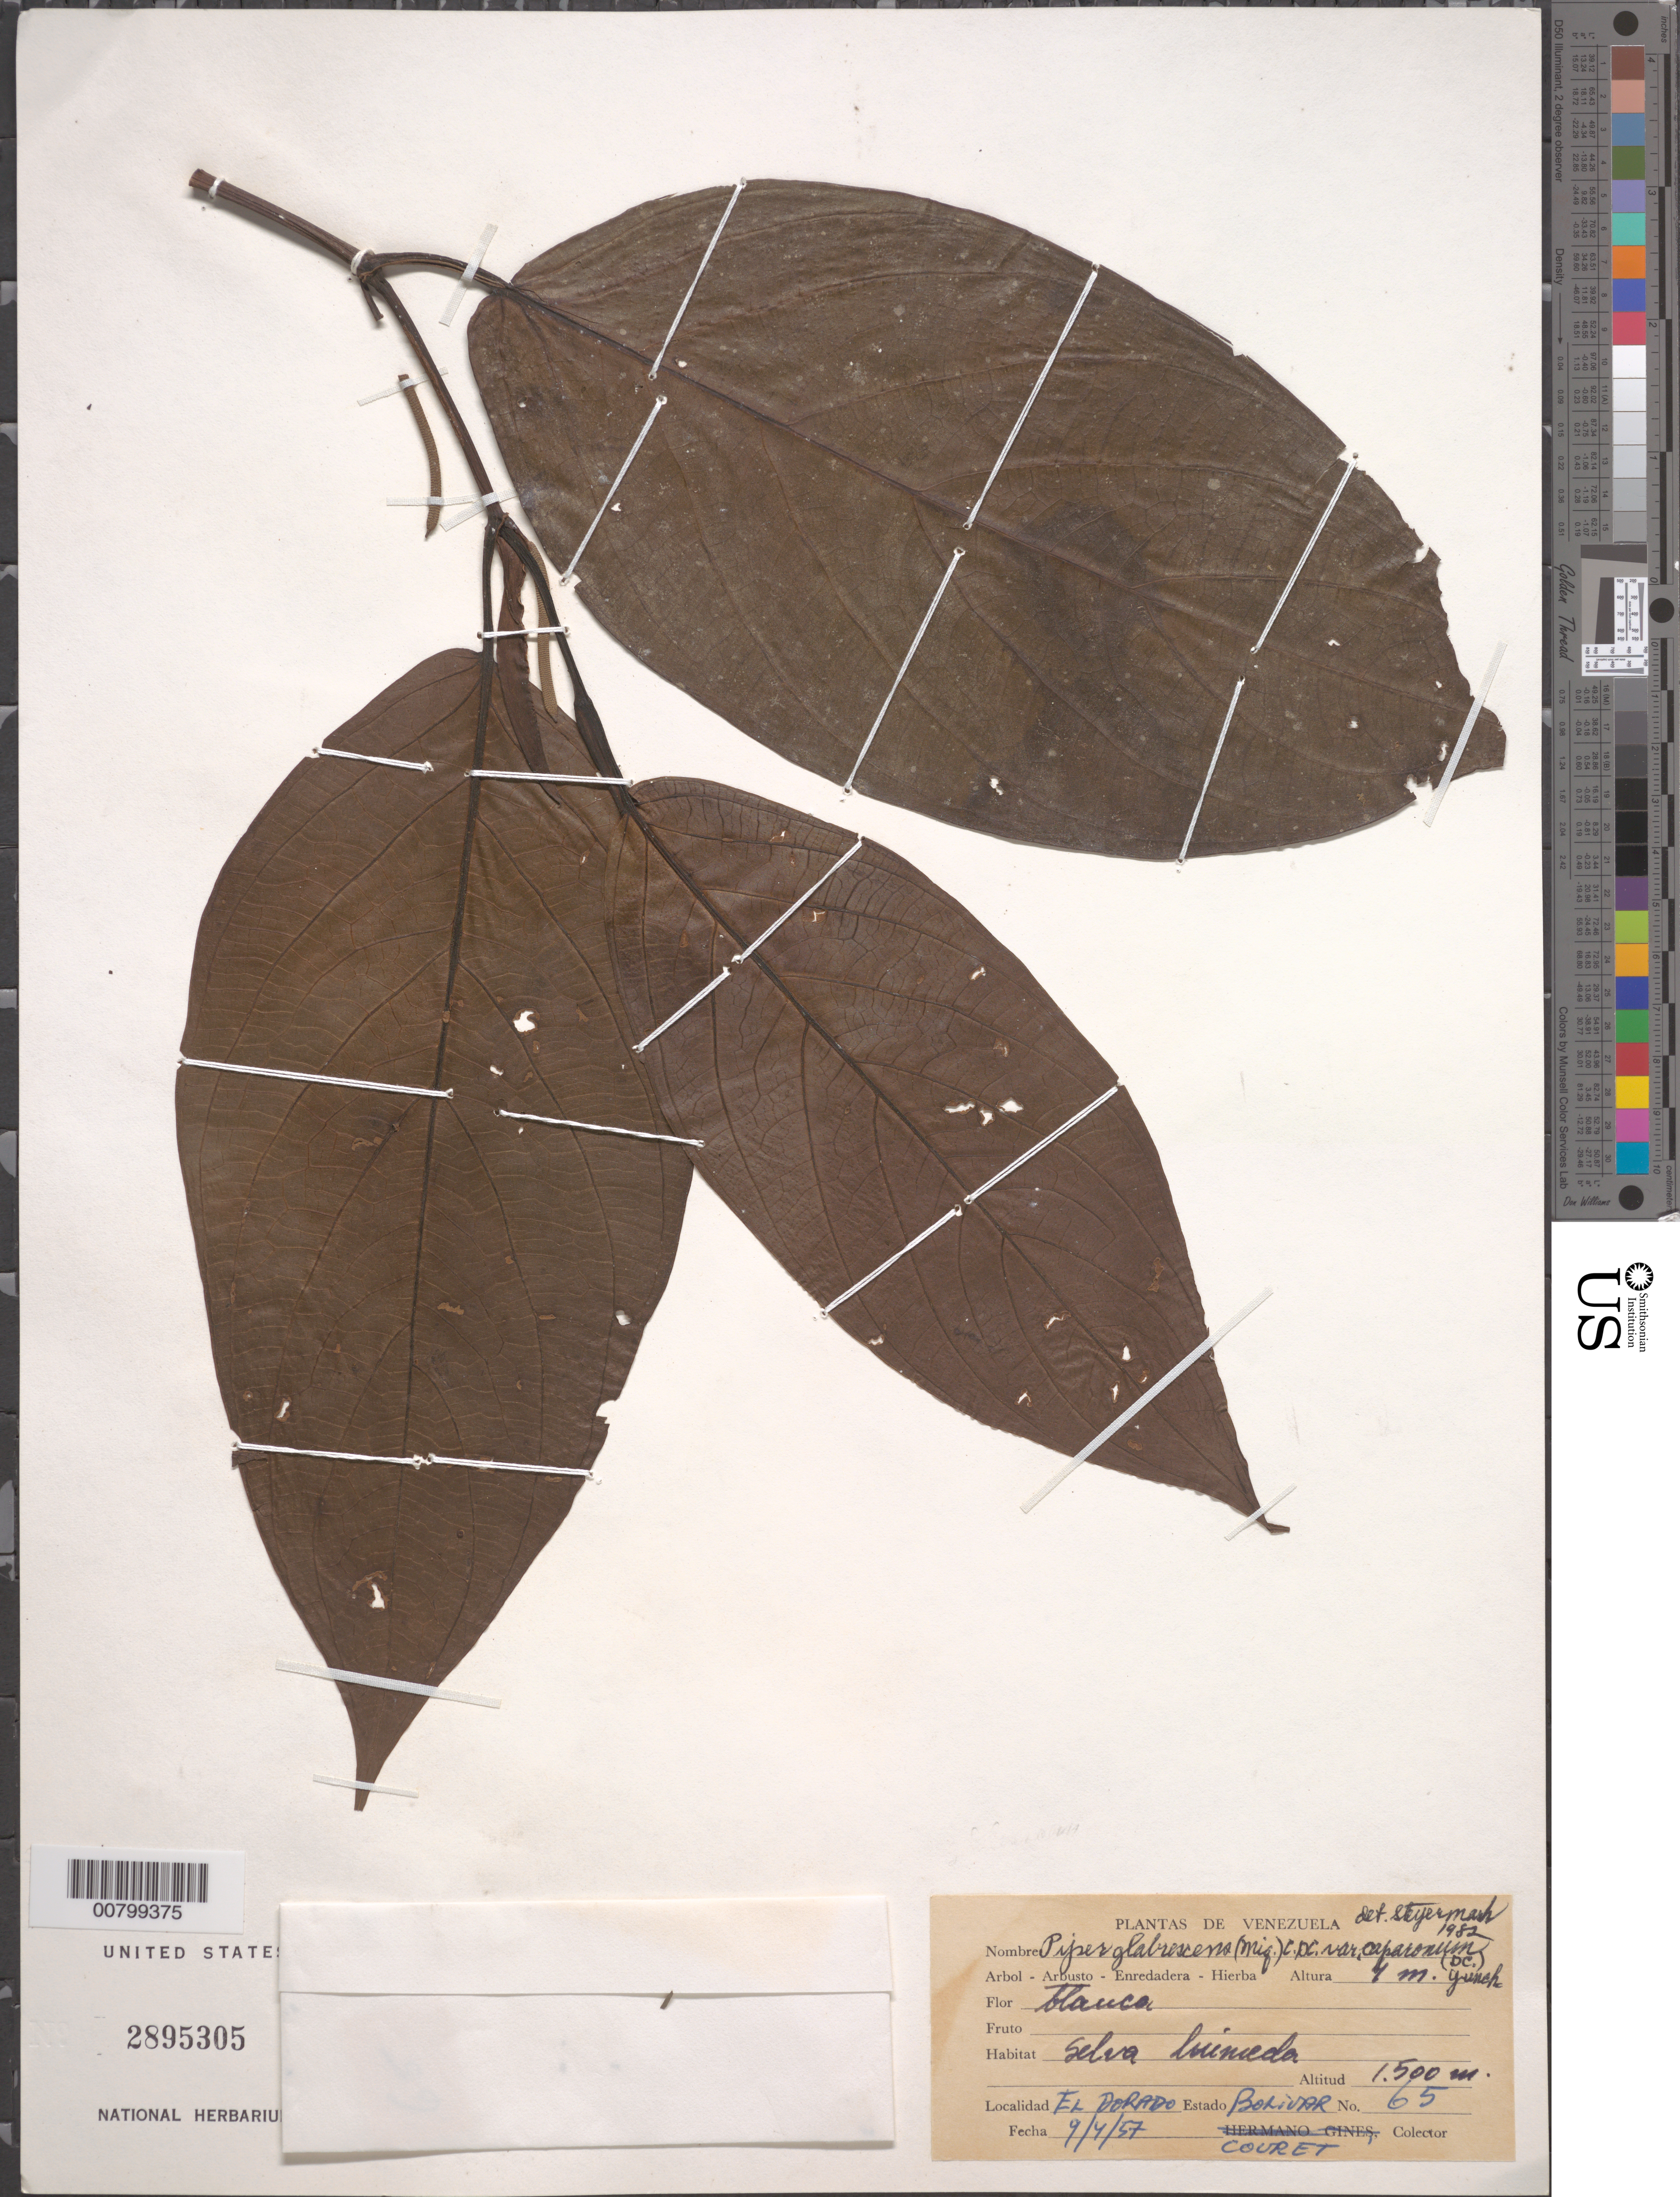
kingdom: Plantae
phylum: Tracheophyta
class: Magnoliopsida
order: Piperales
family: Piperaceae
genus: Piper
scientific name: Piper glabrescens var. caparonum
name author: (C. DC.) Yunck.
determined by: Steyermark, Julian A., (VEN)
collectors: -. Couret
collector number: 65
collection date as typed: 9-Apr-57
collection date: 1957-04-09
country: Venezuela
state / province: Bolívar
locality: El Dorado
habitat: Selva húmeda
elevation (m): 1500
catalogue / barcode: US 2895305